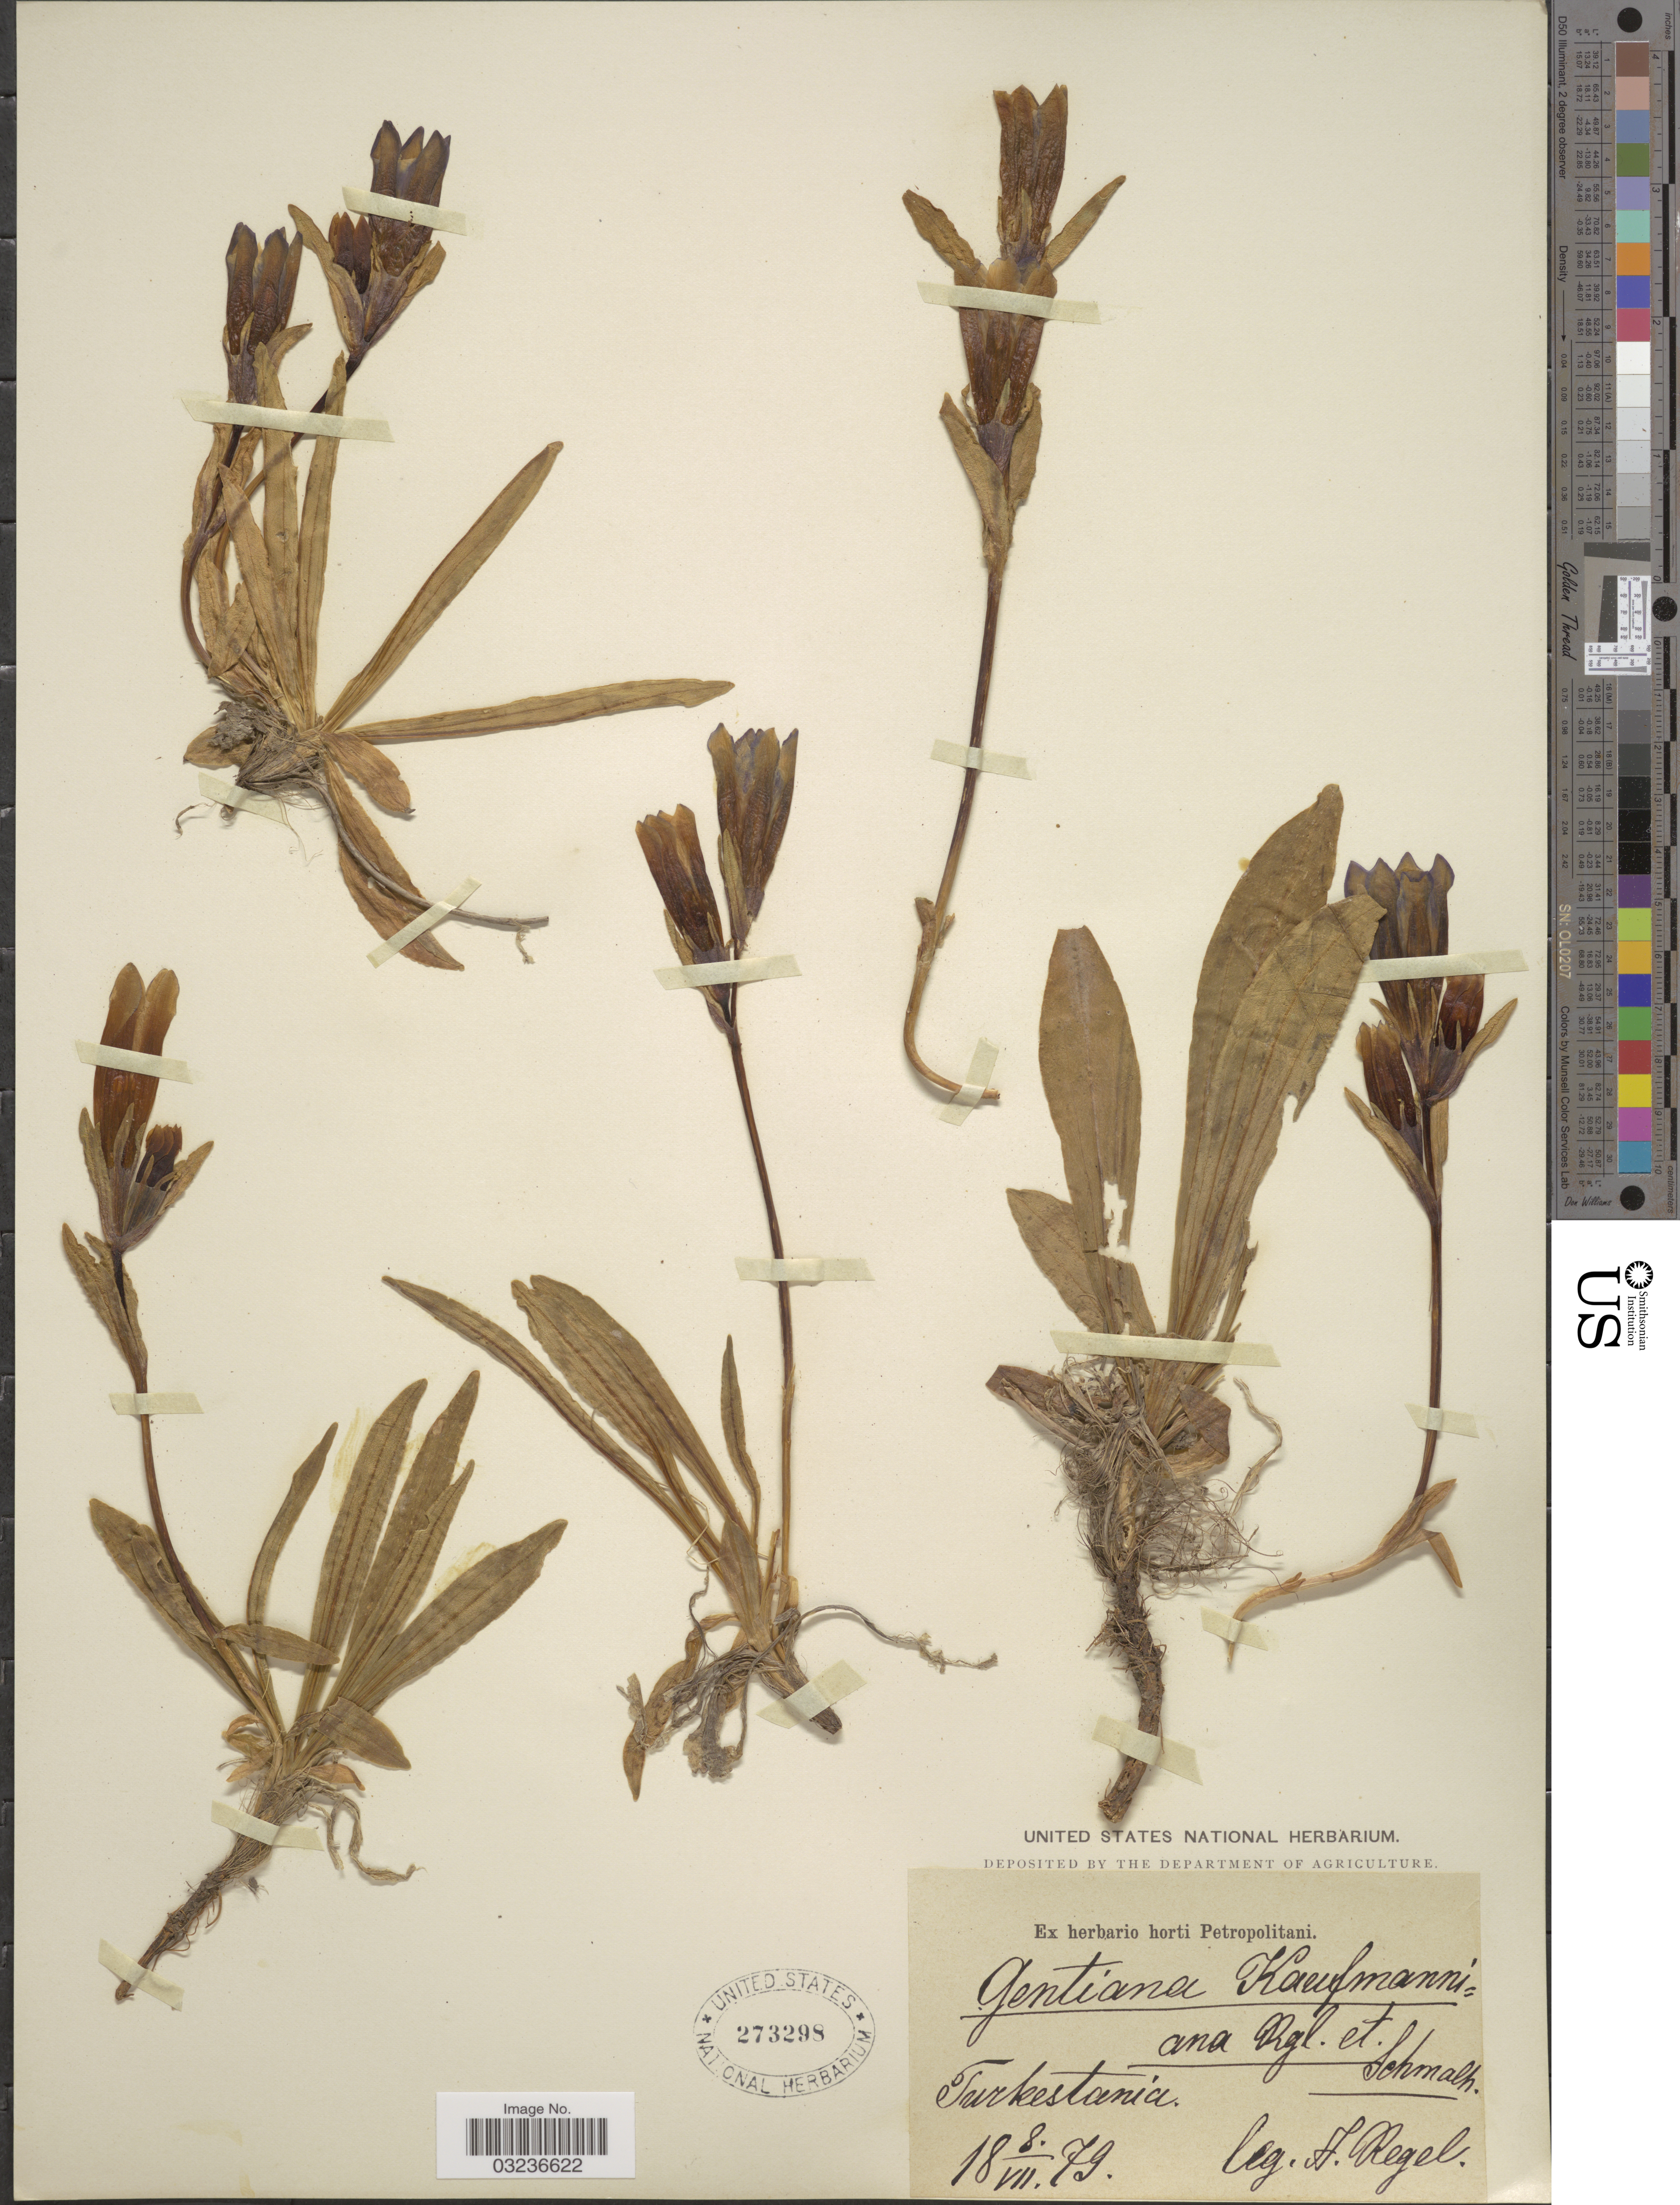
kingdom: Plantae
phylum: Tracheophyta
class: Magnoliopsida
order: Gentianales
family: Gentianaceae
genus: Gentiana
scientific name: Gentiana kaufmanniana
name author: Regel & Schmalh.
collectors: A. Regel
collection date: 1879-07-08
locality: Turkestania.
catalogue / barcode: US 273298